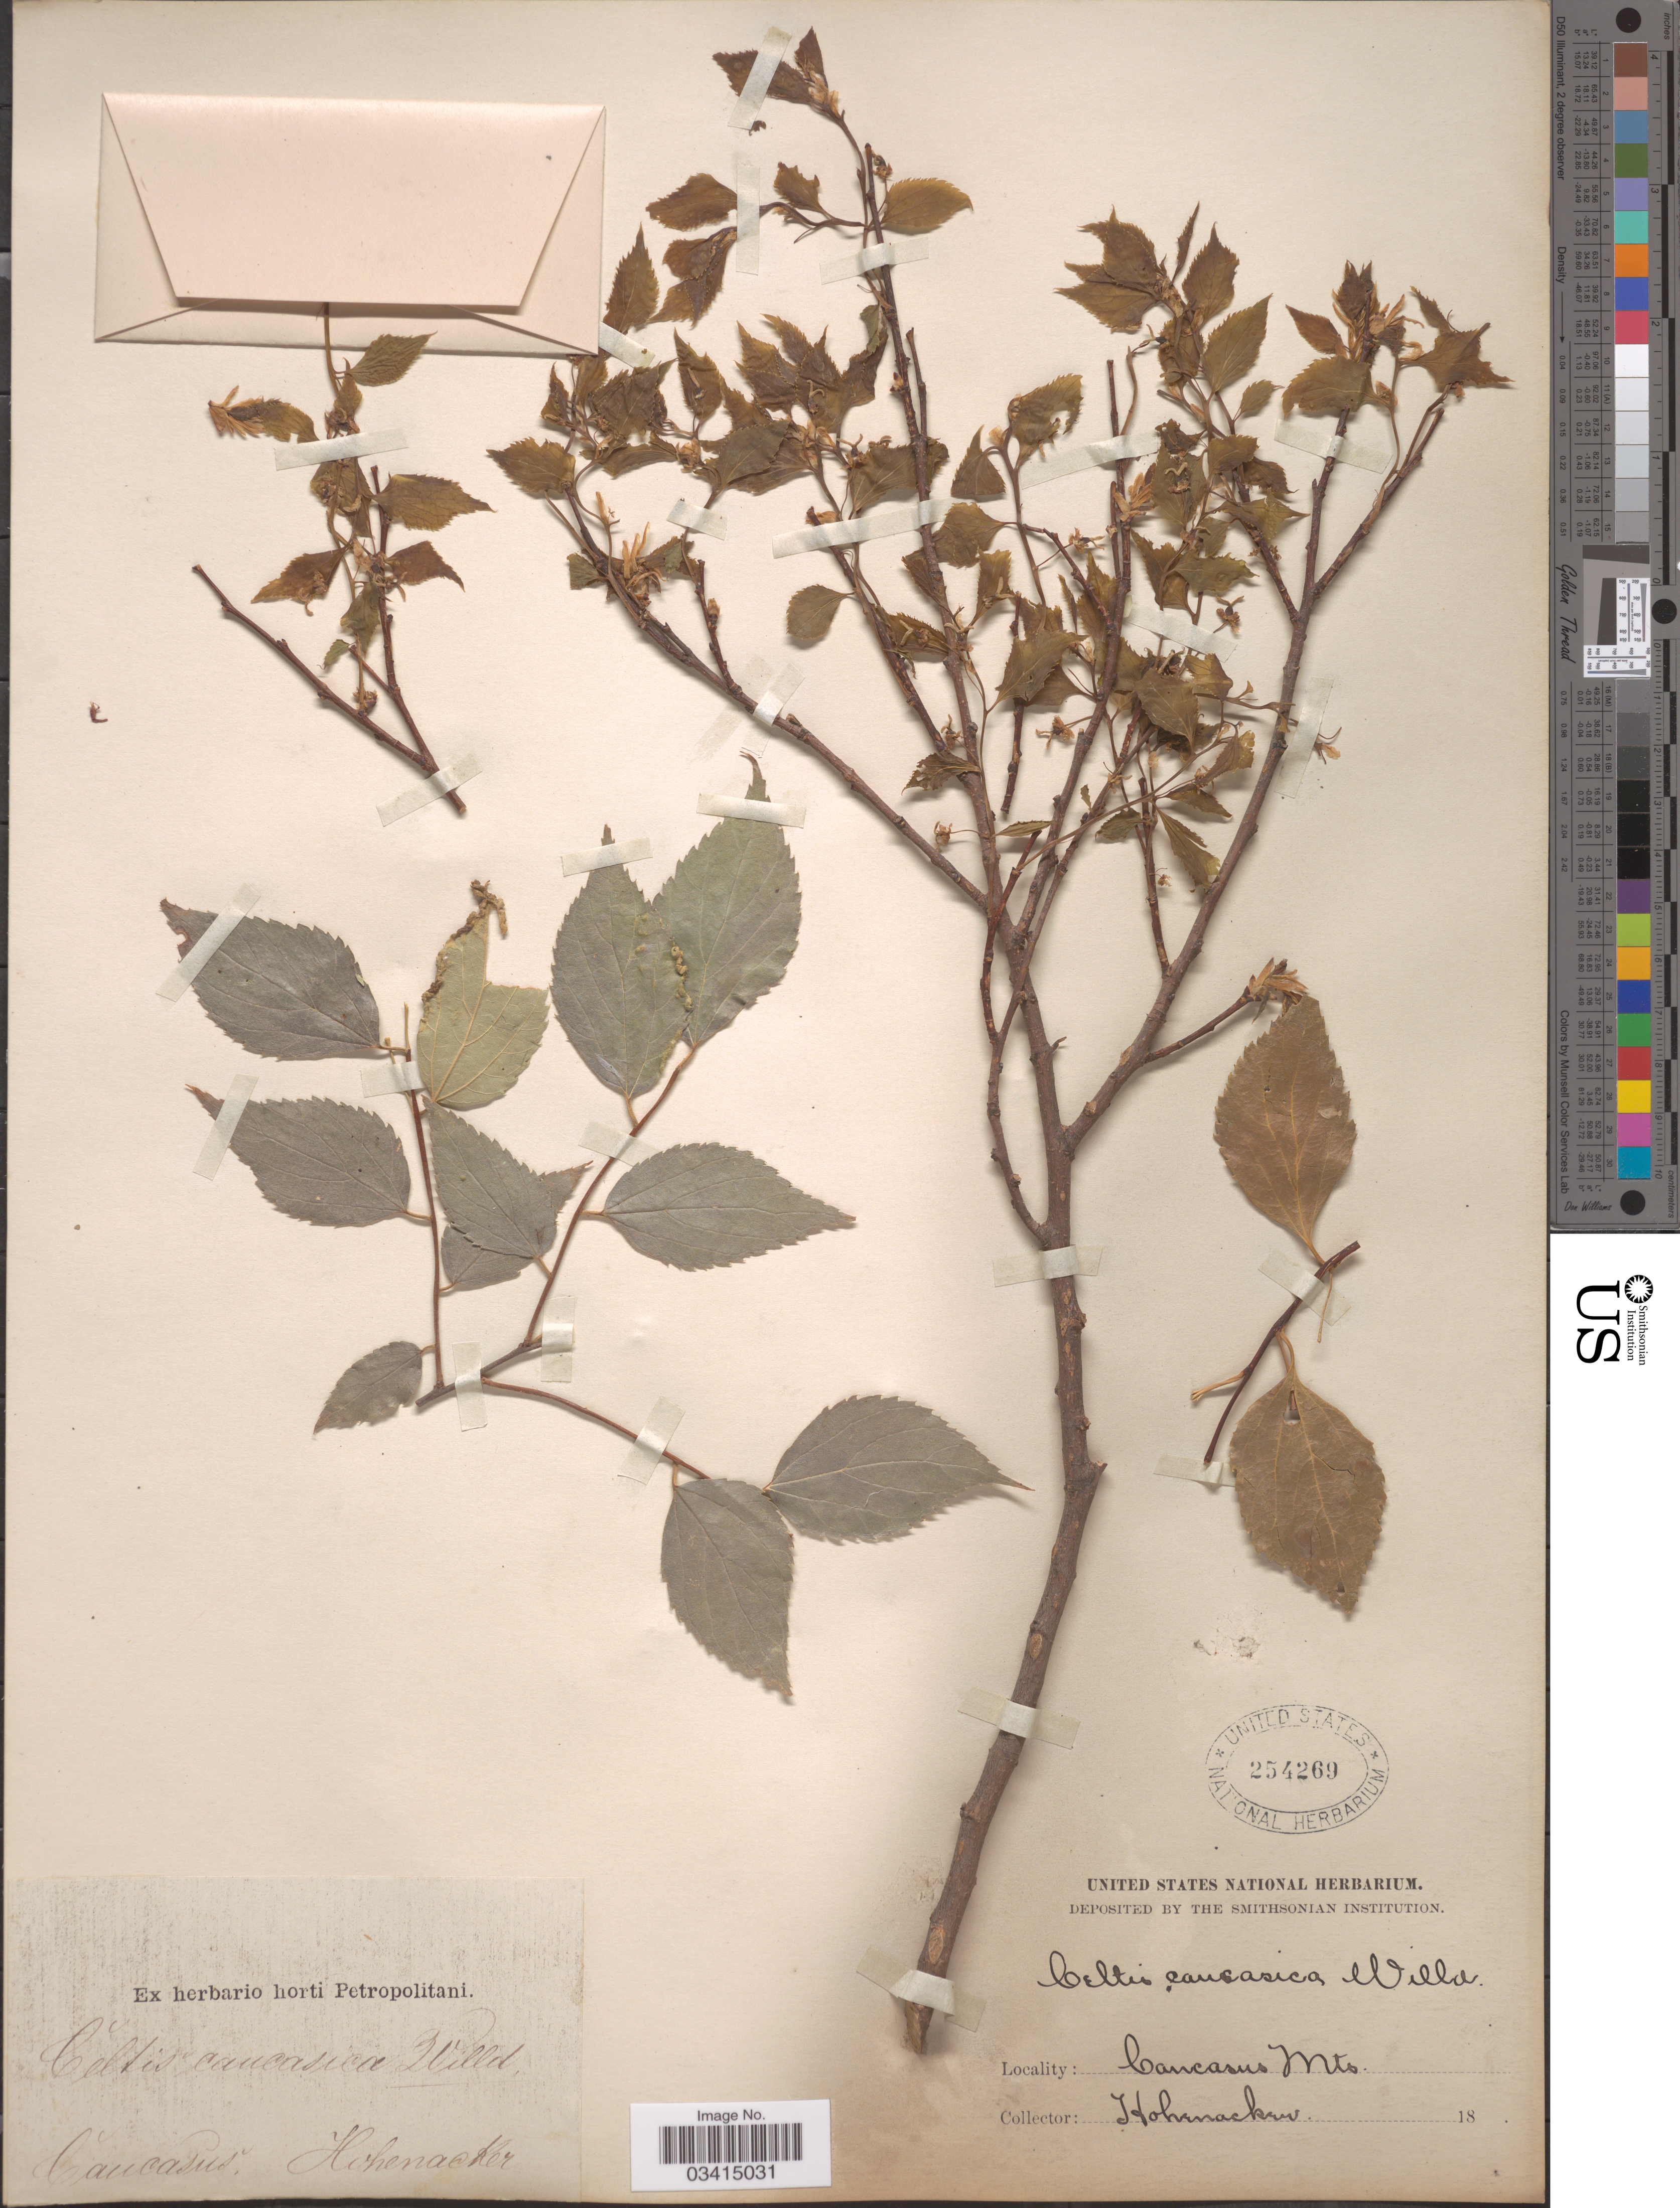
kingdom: Plantae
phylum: Tracheophyta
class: Magnoliopsida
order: Rosales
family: Cannabaceae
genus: Celtis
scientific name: Celtis australis subsp. caucasica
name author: (Willd.) C. C. Towns.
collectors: Hohenacker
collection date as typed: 18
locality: Caucasus. Caucasus Mts.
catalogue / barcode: US 254269